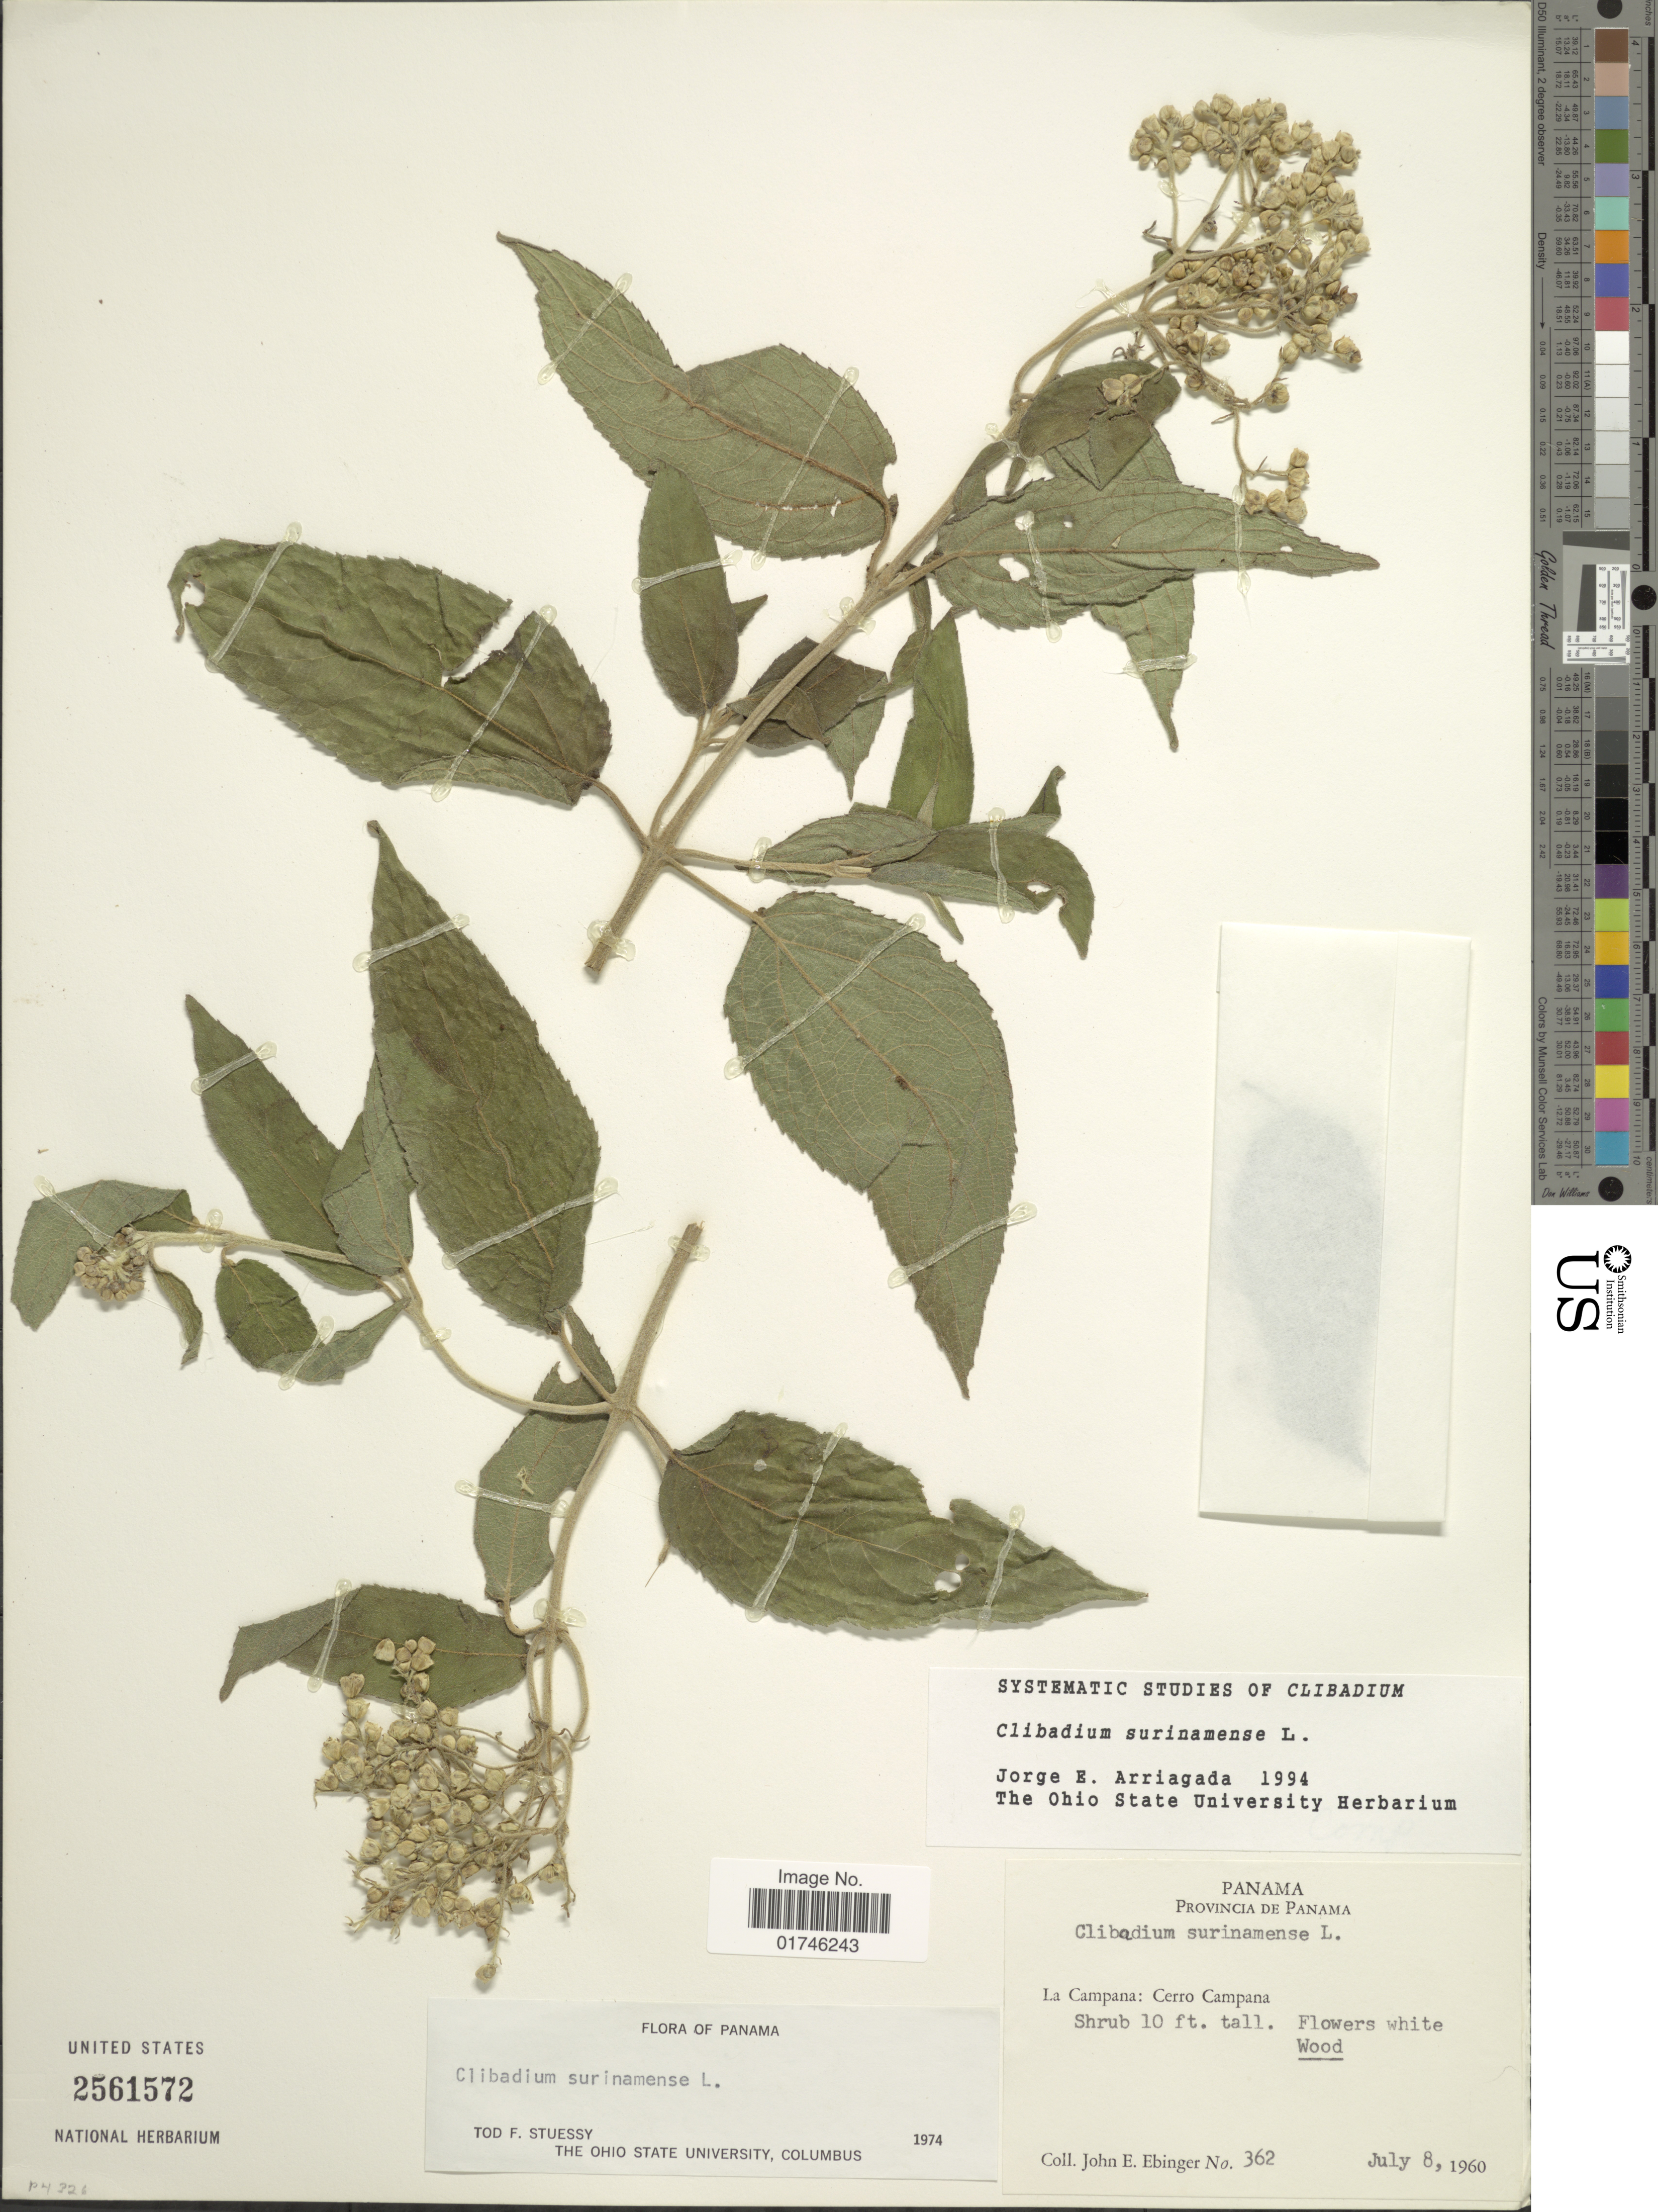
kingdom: Plantae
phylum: Tracheophyta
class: Magnoliopsida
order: Asterales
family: Asteraceae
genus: Clibadium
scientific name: Clibadium surinamense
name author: L.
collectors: J. Ebinger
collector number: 362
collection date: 1960-07-08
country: Panama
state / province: Panamá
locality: Province de Panama. La Campana: Cerro Campana.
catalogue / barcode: US 2561572